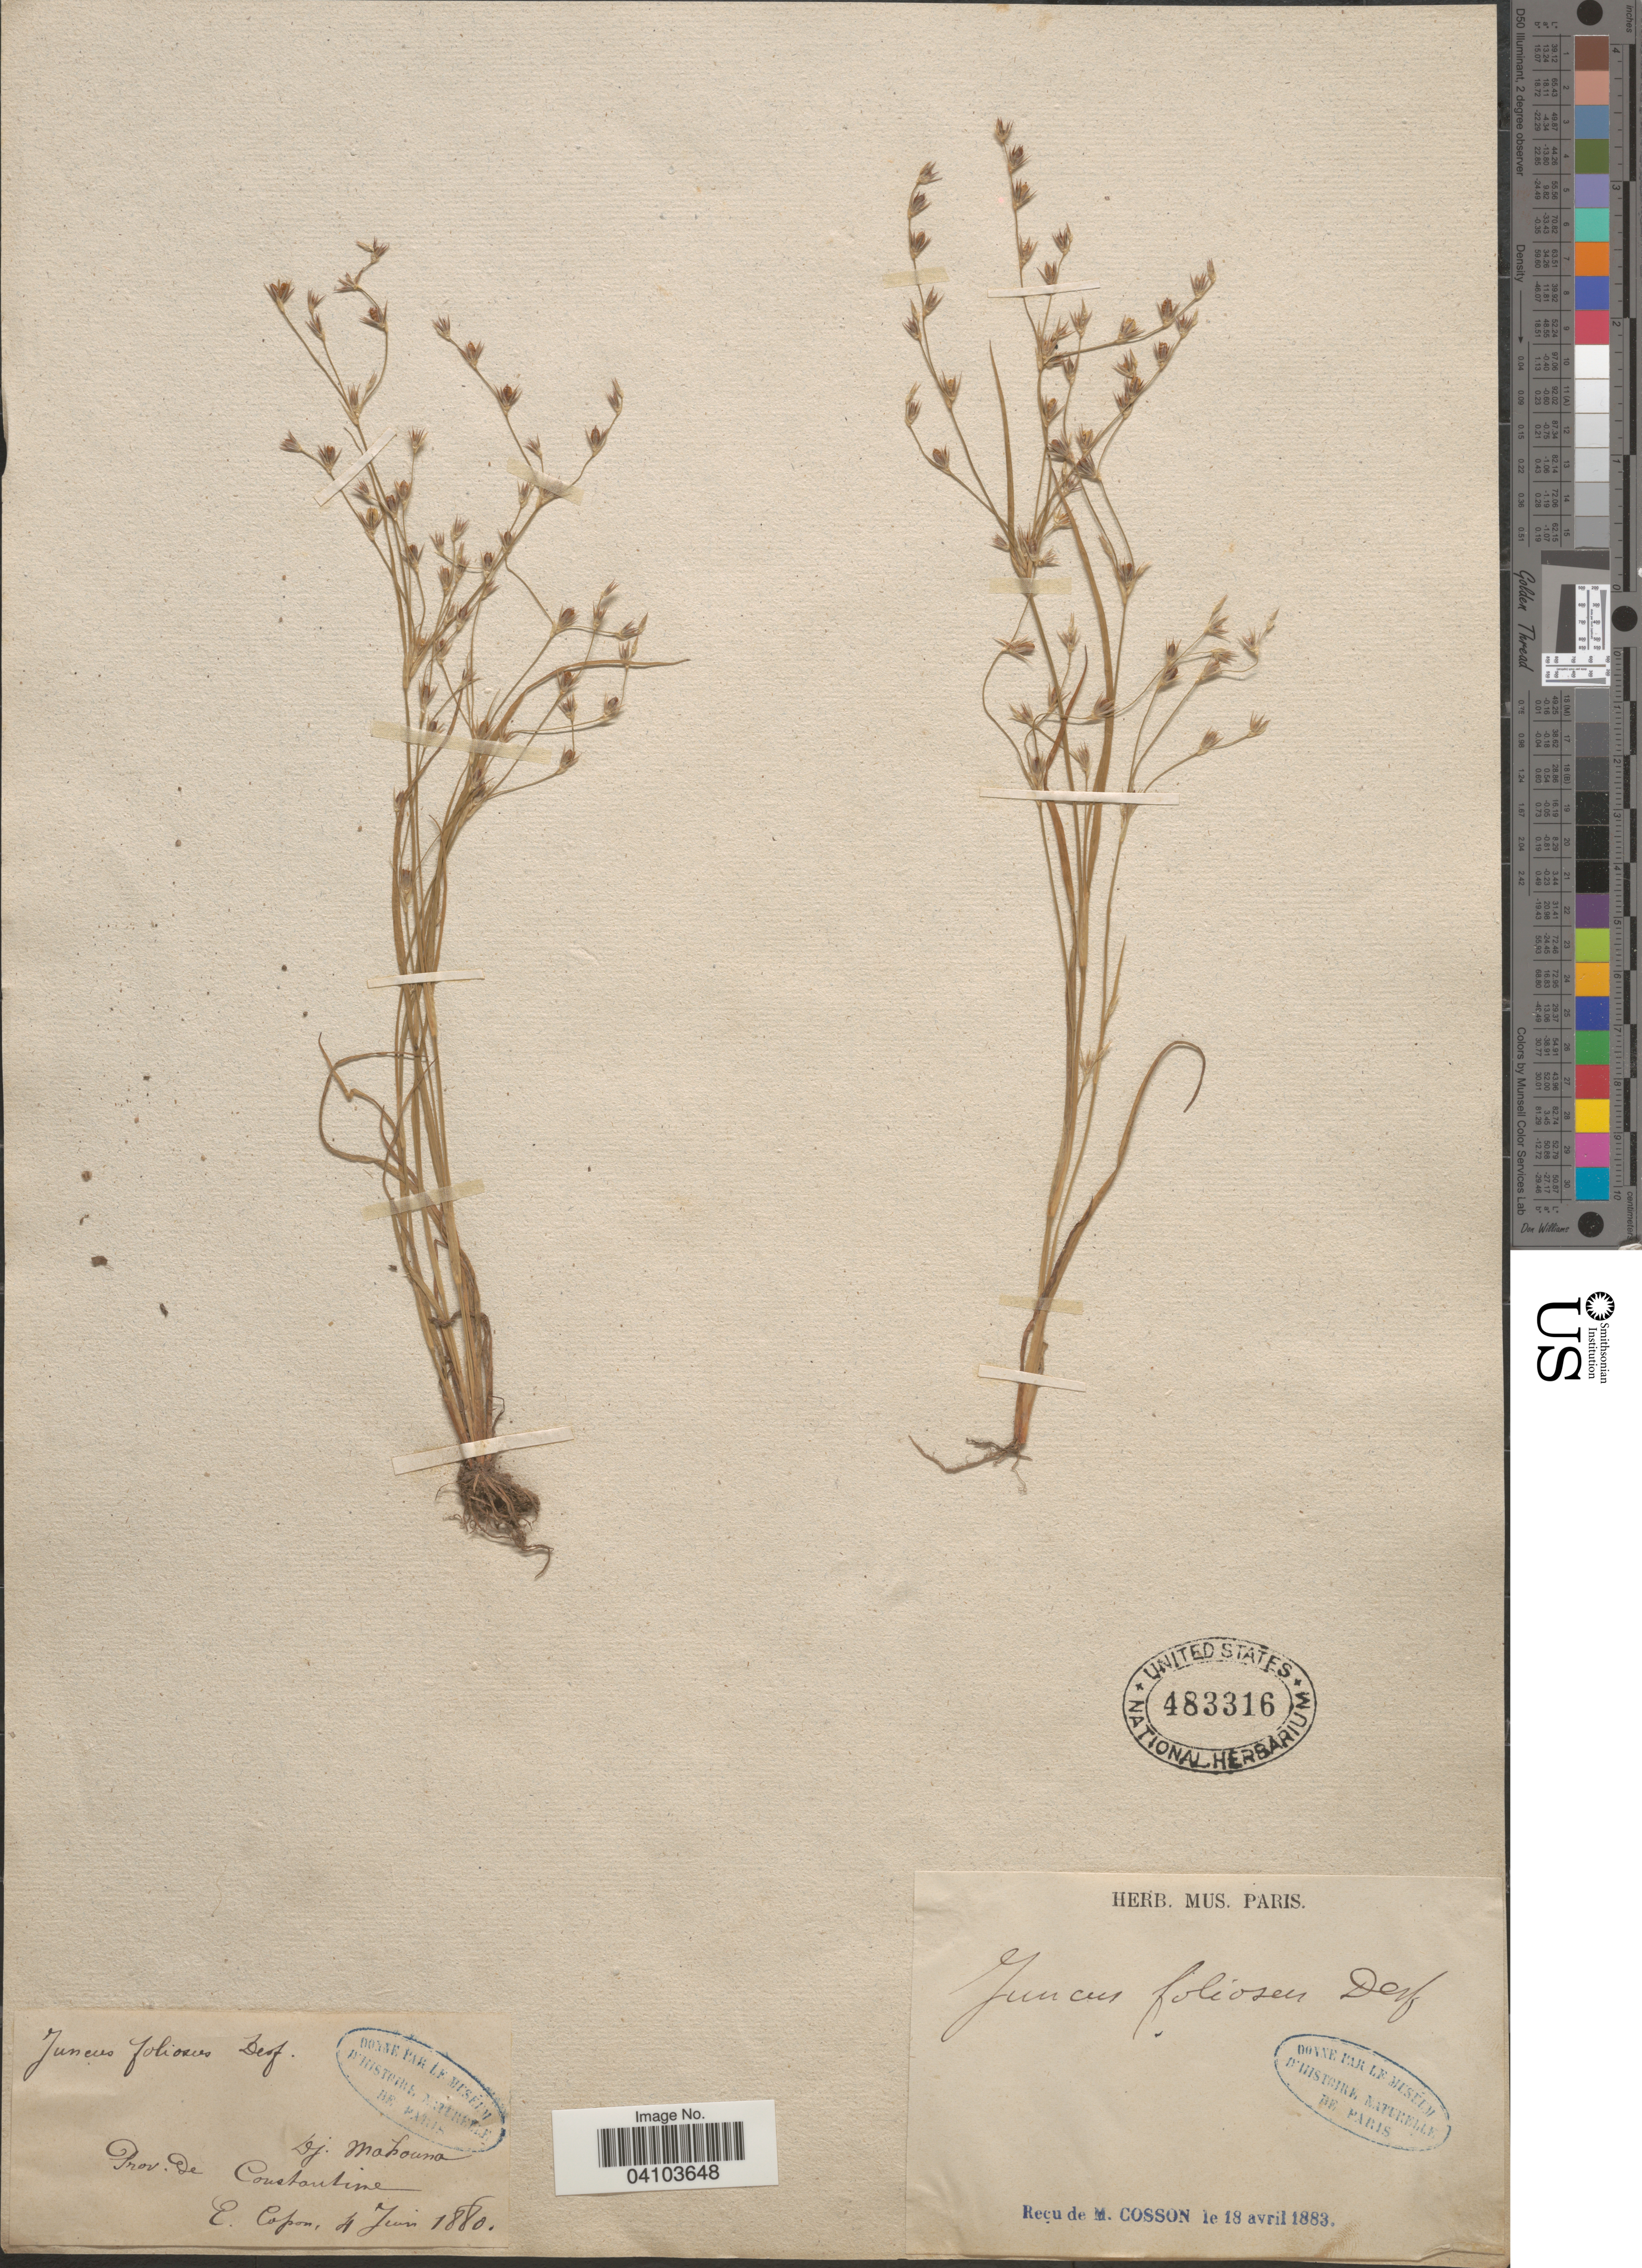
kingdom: Plantae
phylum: Tracheophyta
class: Liliopsida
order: Poales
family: Juncaceae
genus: Juncus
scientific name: Juncus foliosus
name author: Desf.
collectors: E. Cosson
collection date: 1880-06-04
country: Algeria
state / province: Constantine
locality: Prov. de Constantine.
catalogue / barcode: US 483316